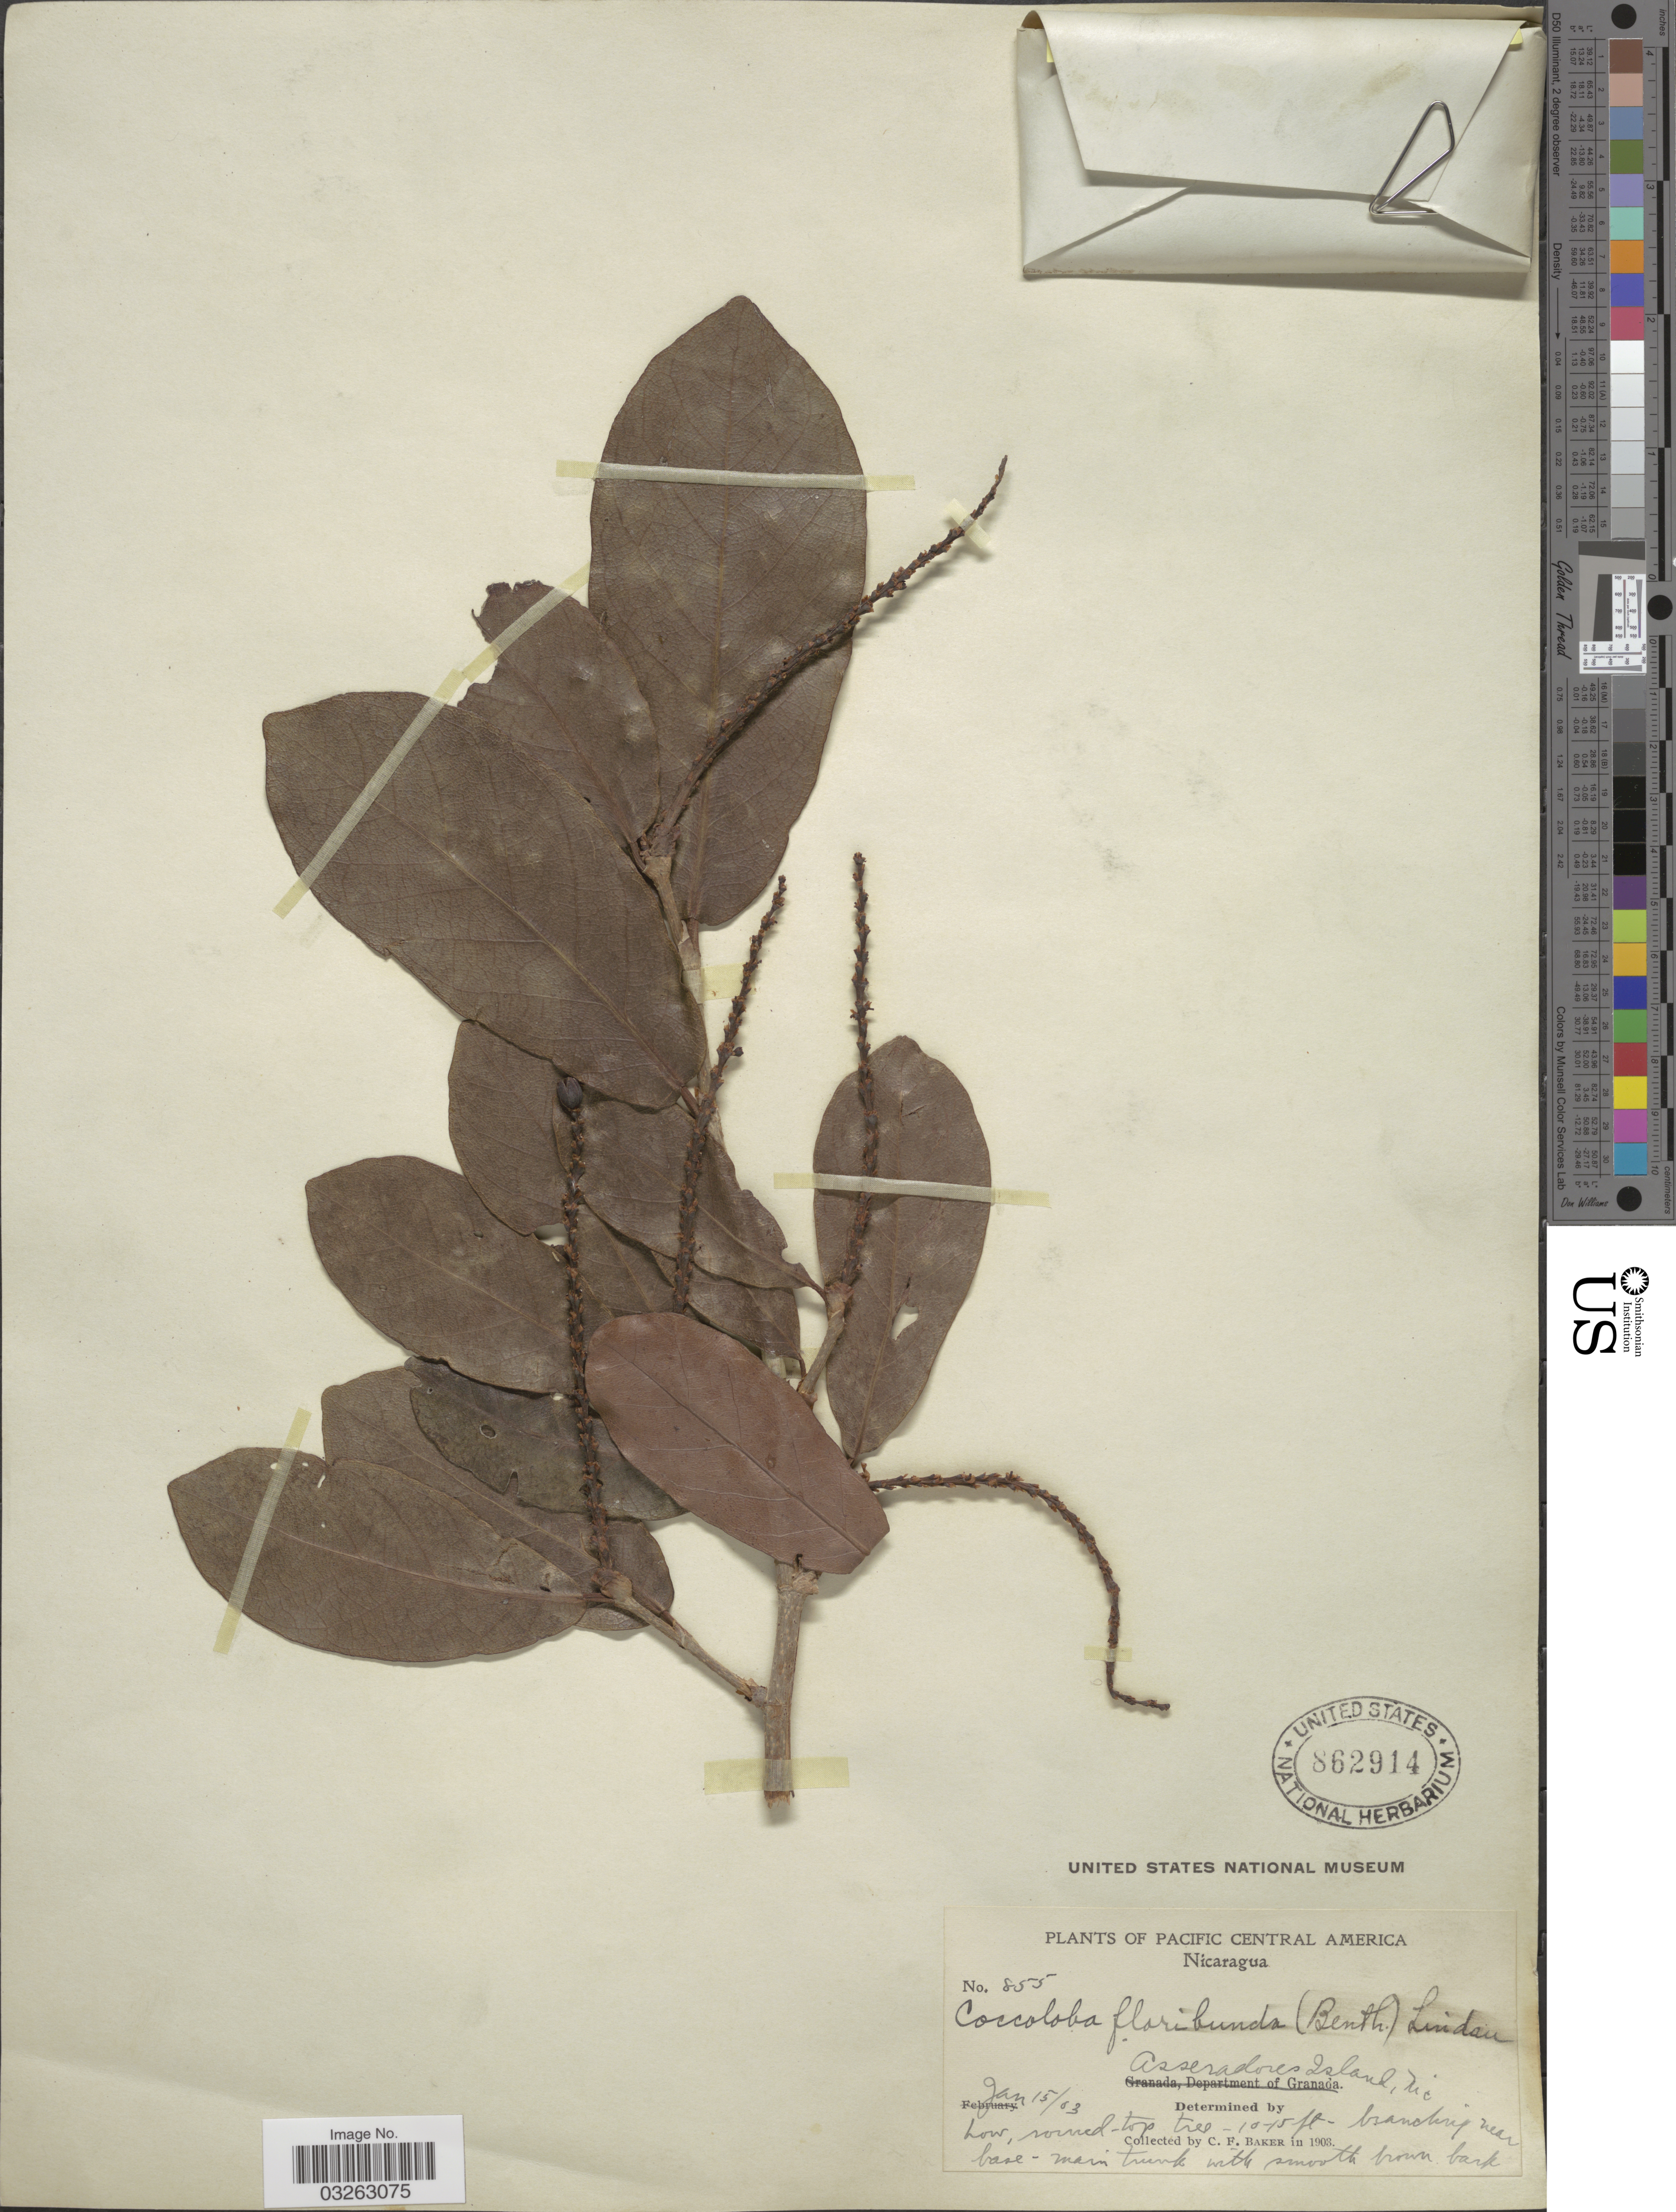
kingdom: Plantae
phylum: Tracheophyta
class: Magnoliopsida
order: Caryophyllales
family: Polygonaceae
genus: Coccoloba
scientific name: Coccoloba venosa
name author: L.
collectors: C. F. Baker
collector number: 855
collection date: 1903-01-15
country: Nicaragua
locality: Pacific Central America, Asseradores Island.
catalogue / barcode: US 862914